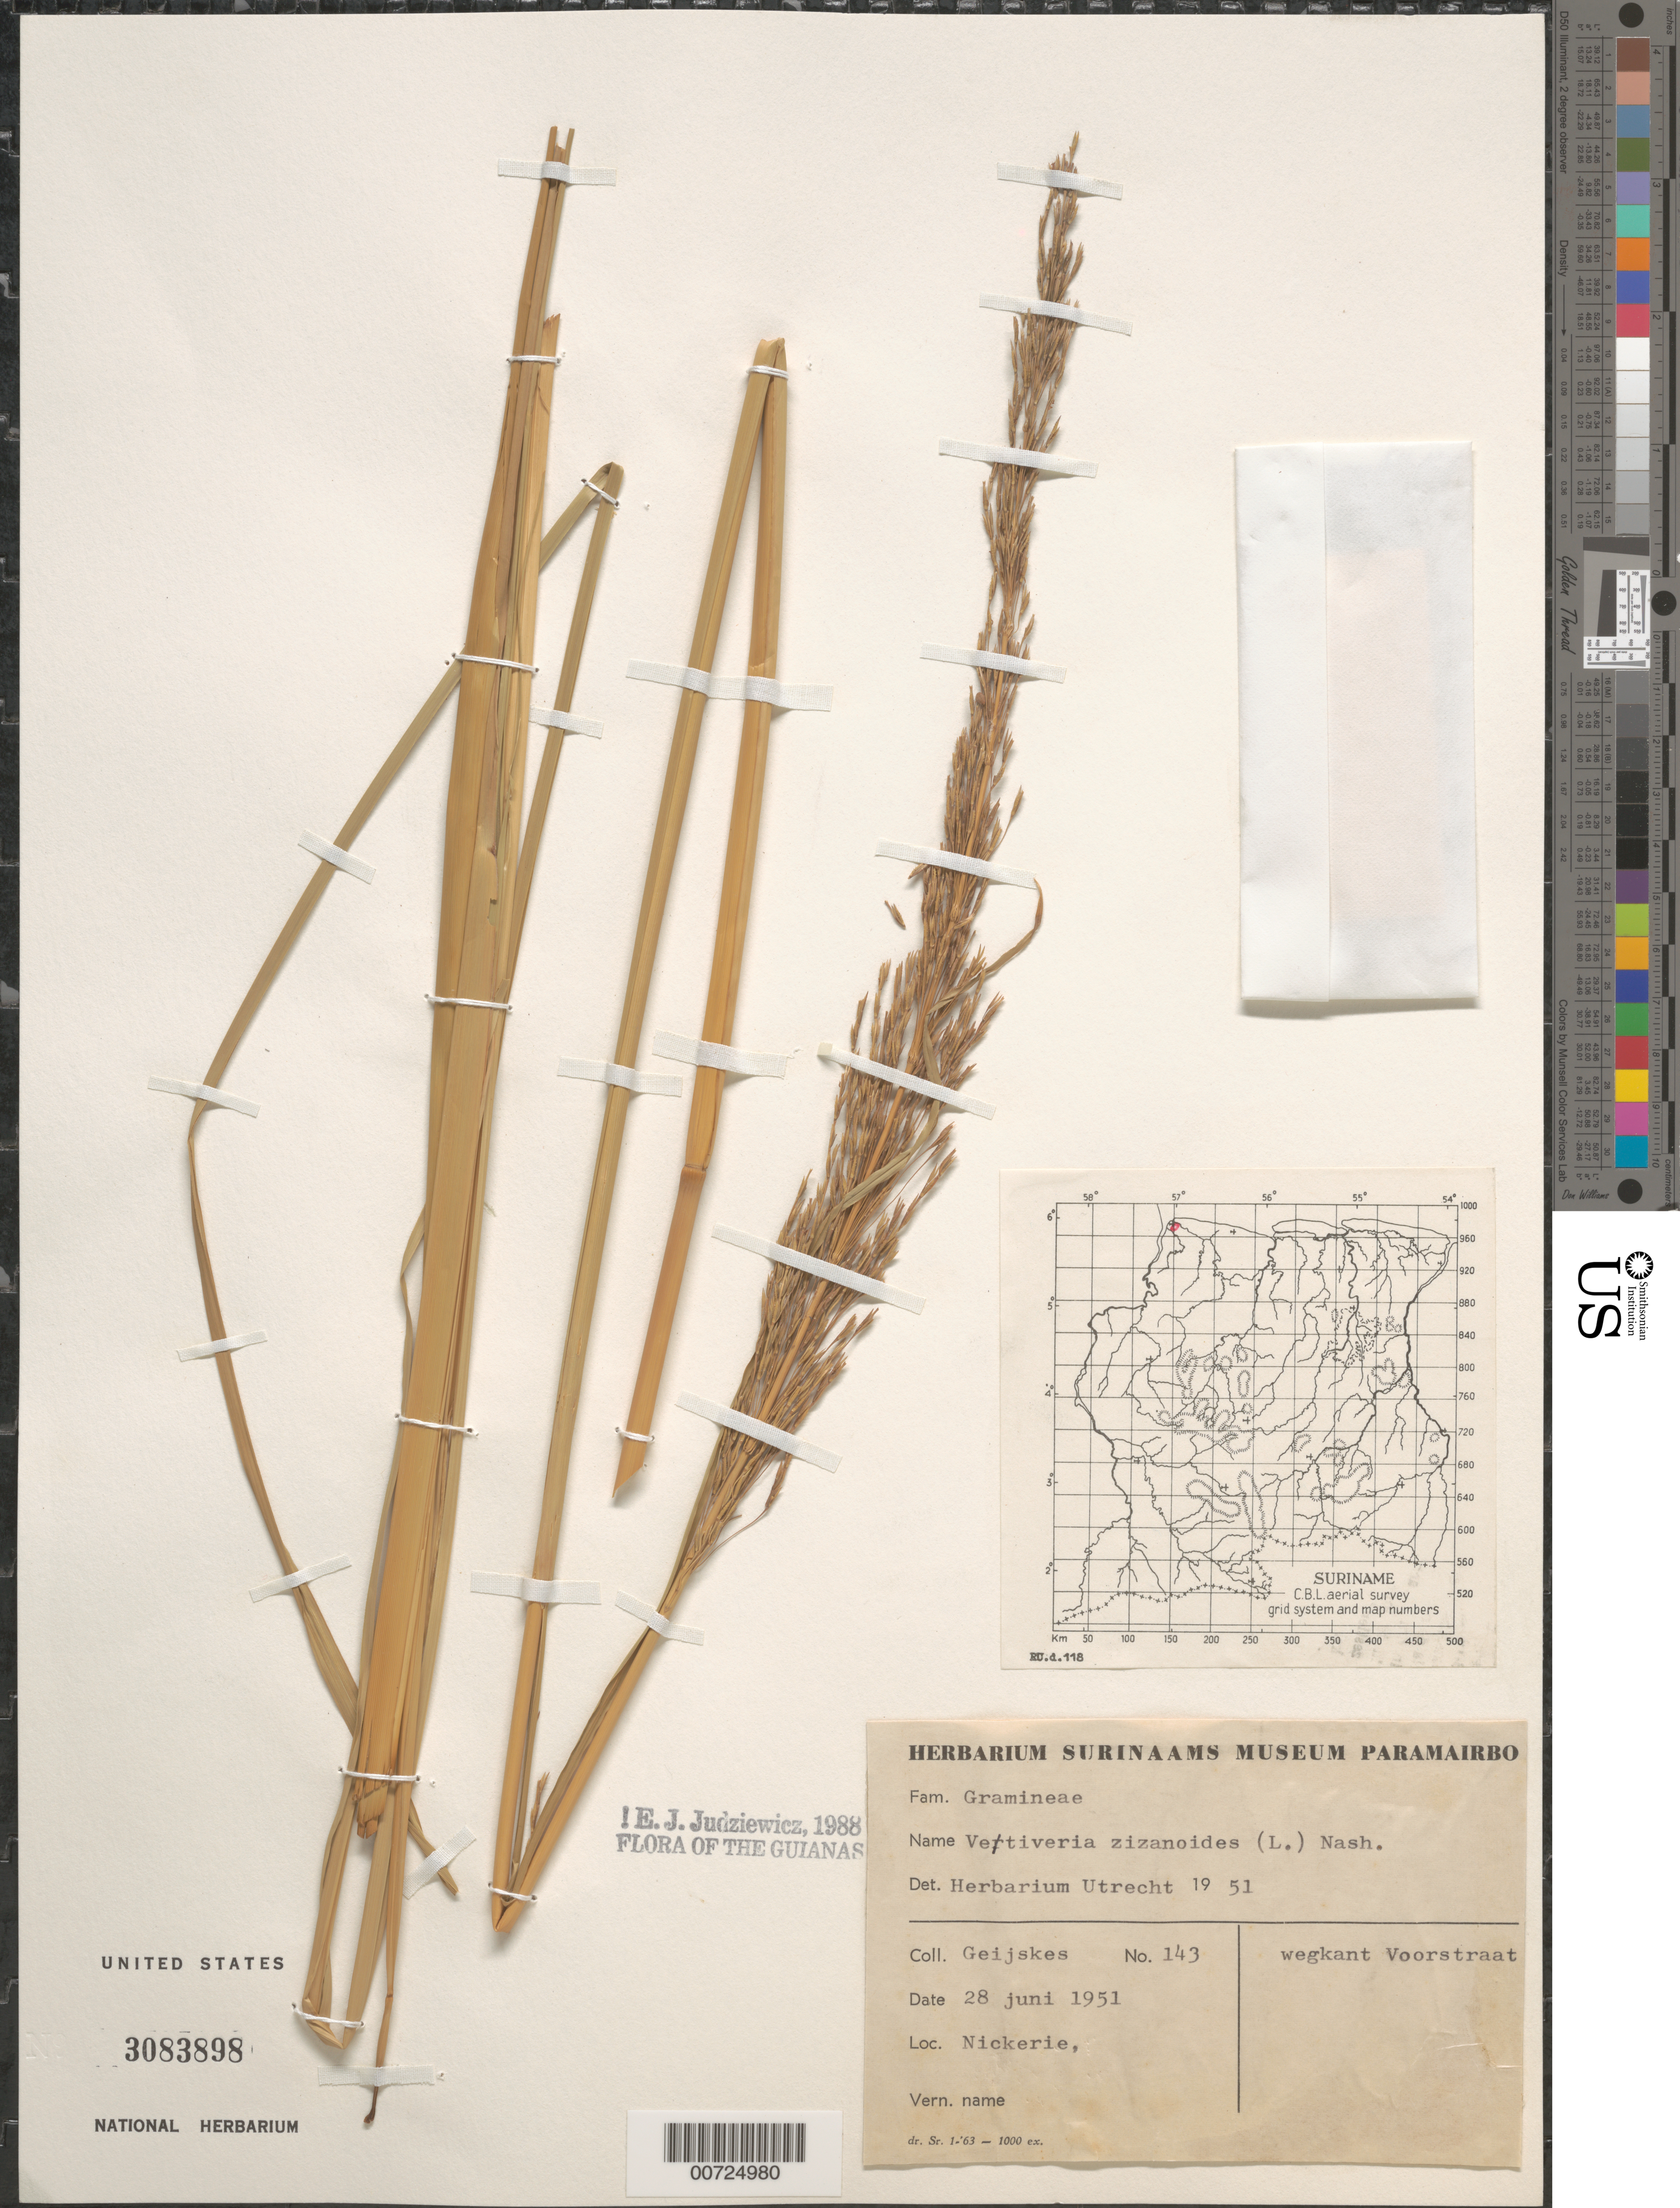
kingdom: Plantae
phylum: Tracheophyta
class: Liliopsida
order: Poales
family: Poaceae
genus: Vetiveria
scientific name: Vetiveria zizanioides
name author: (L.) Nash ex Small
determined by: Judziewicz, E. J.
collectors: D. Geijskes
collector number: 143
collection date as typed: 28-Jun-51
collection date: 1951-06-28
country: Suriname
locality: Nickerie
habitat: Along roadside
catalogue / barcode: US 3083898